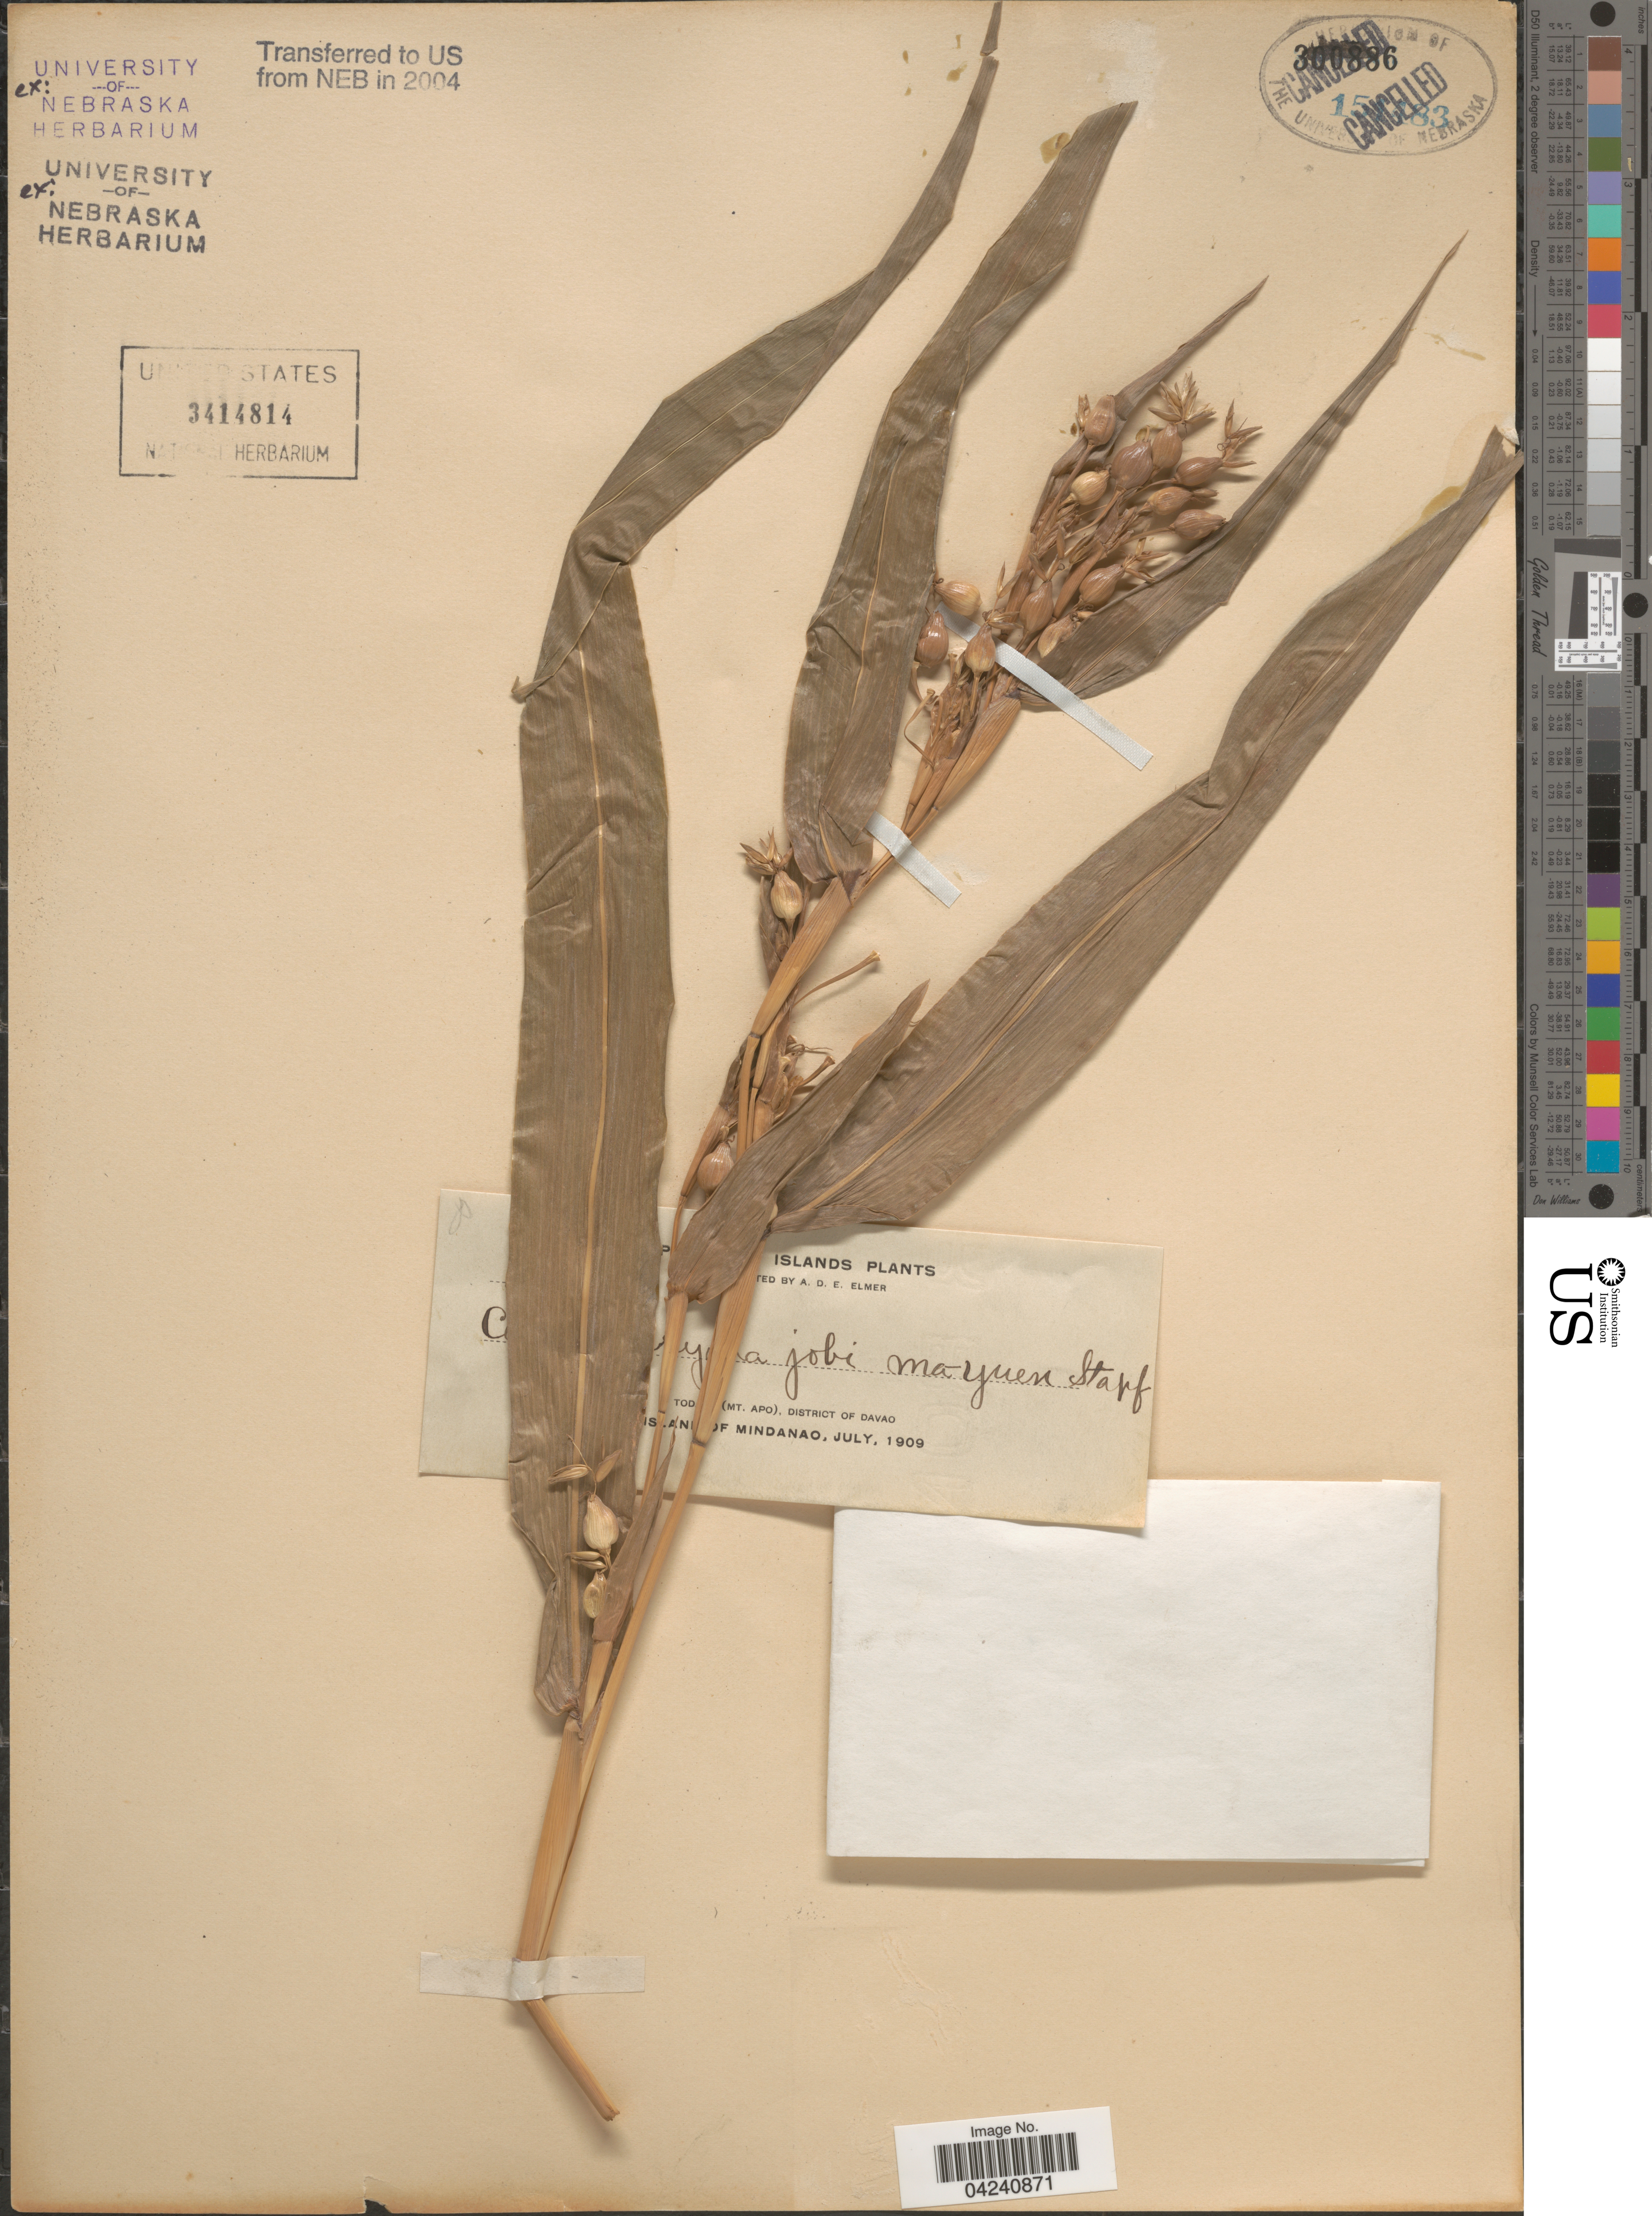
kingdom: Plantae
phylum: Tracheophyta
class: Liliopsida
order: Poales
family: Poaceae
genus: Coix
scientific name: Coix lacryma-jobi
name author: L.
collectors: A. D. E. Elmer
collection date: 1909-07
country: Philippines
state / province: Davao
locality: Tod [illegible text] (Mt. Apo), District of Davao. Island of Mindanao.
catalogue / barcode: US 3414814